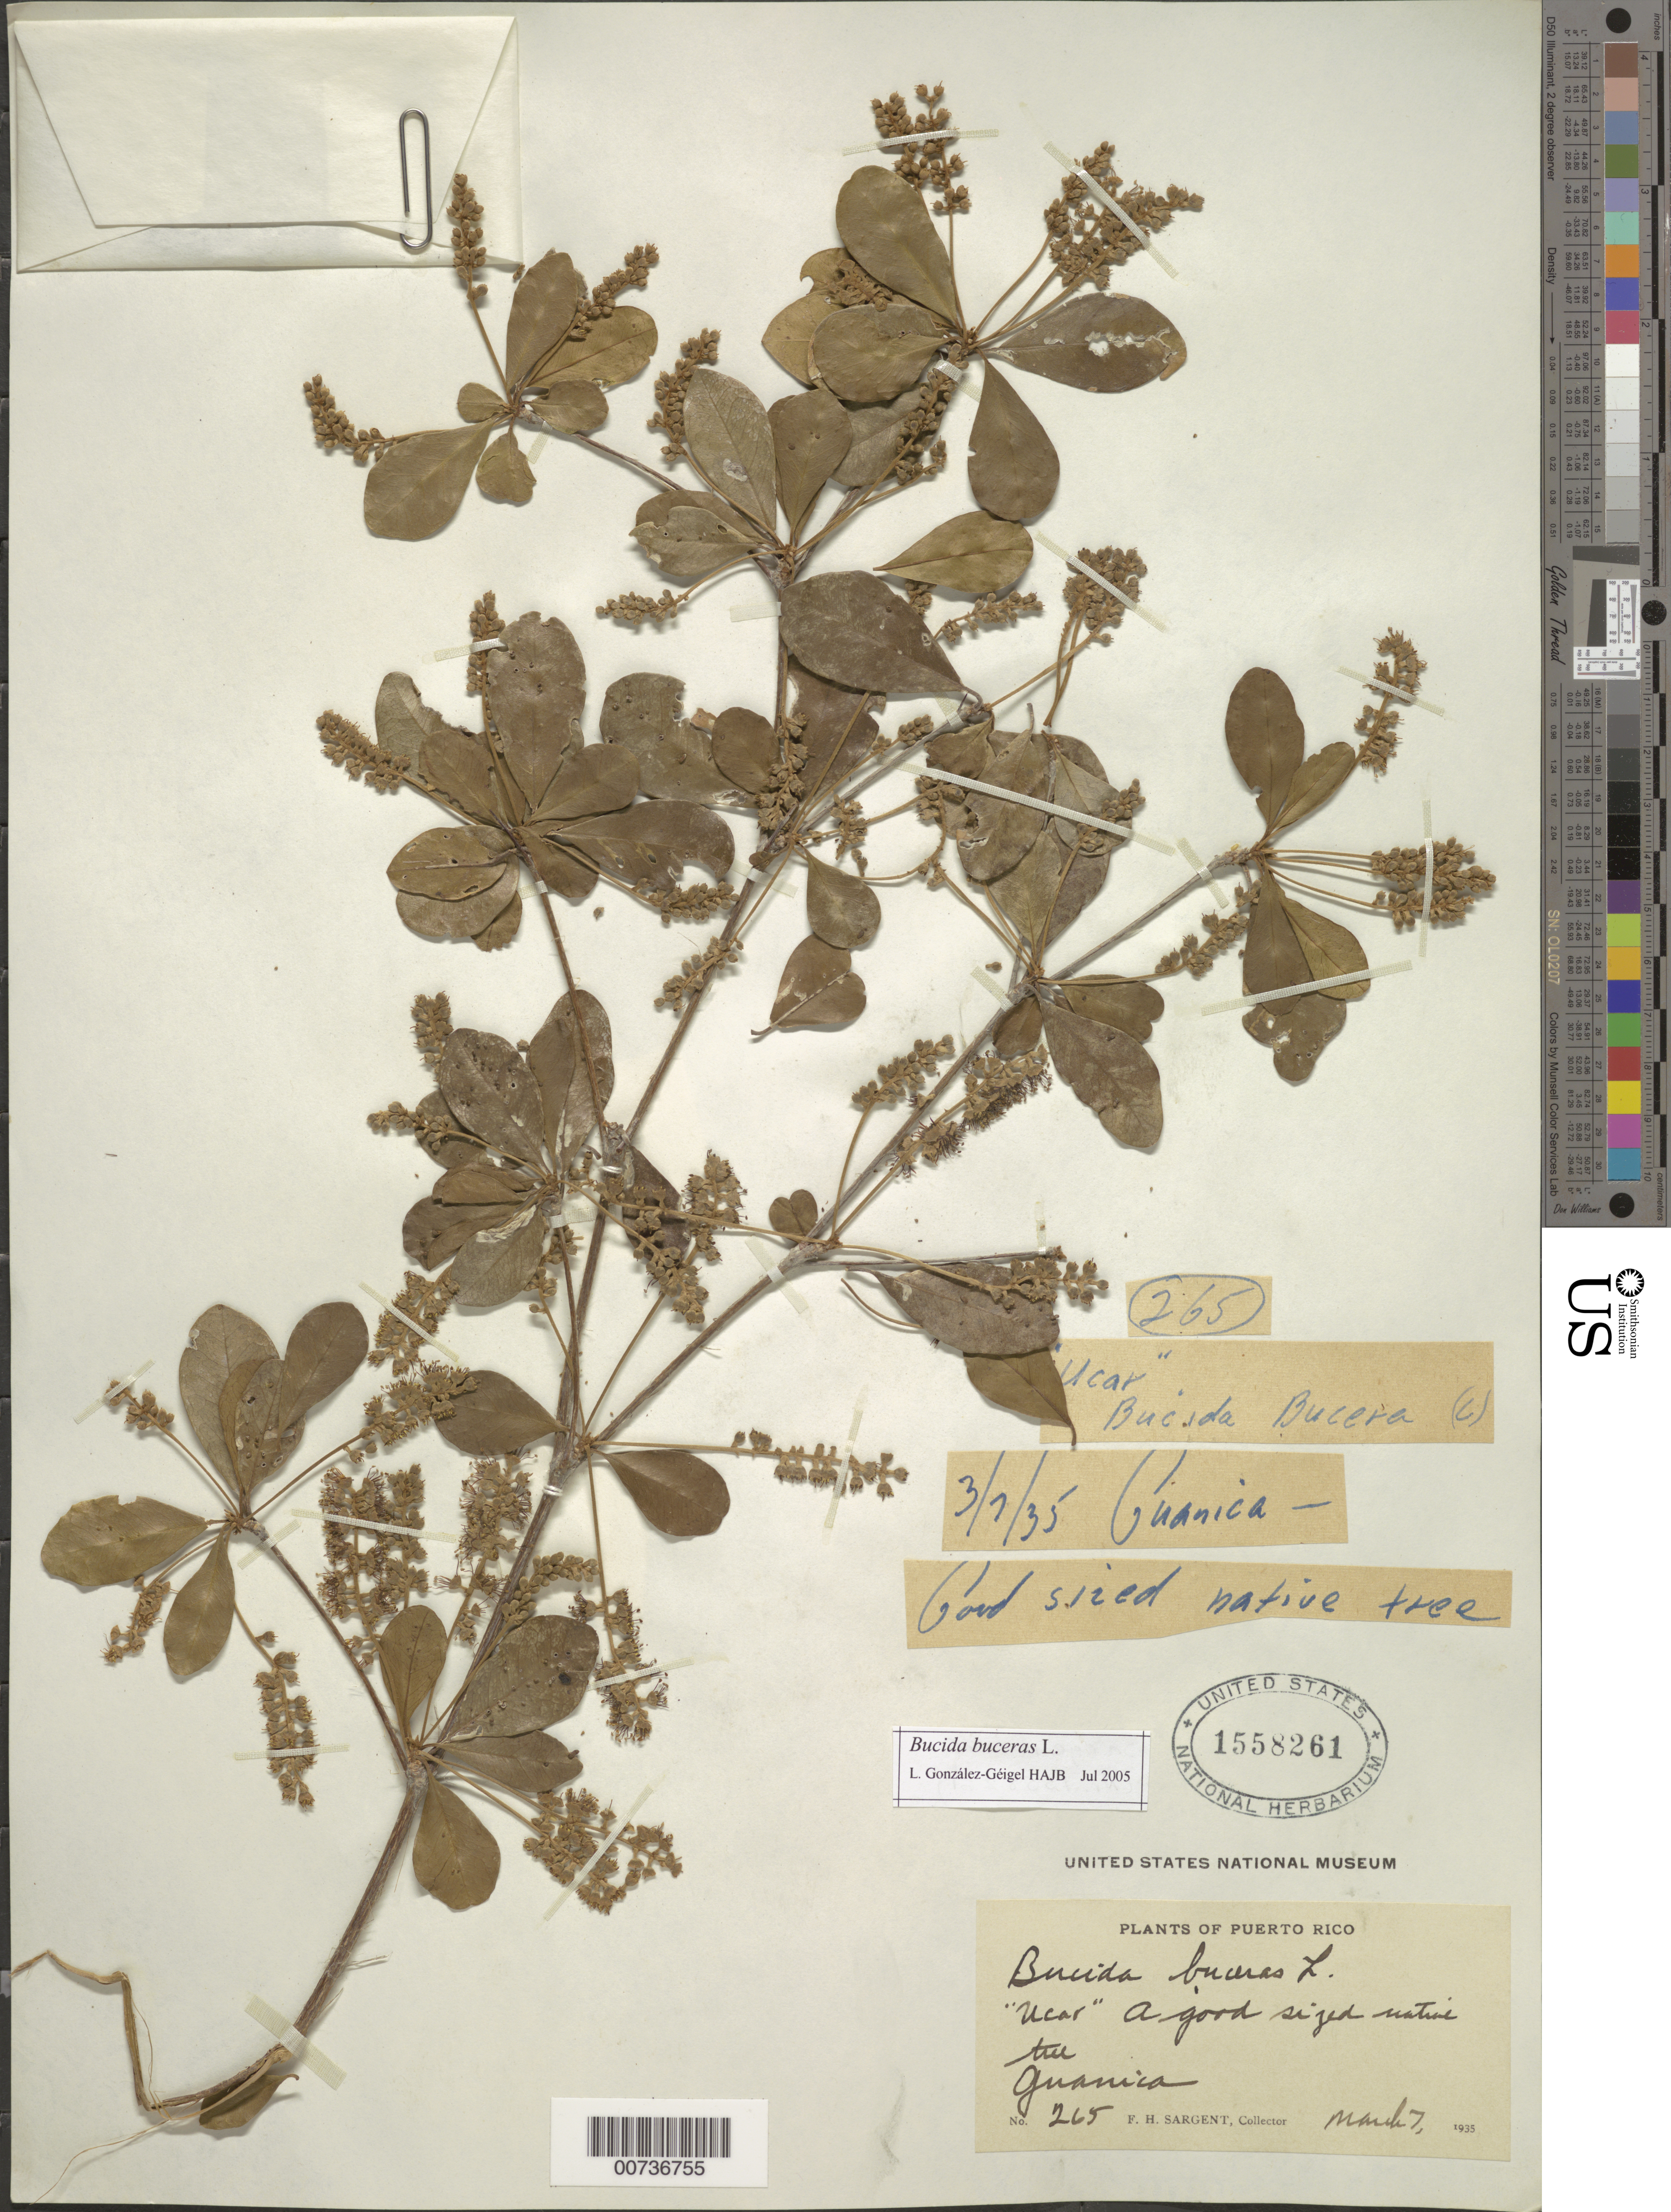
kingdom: Plantae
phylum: Tracheophyta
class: Magnoliopsida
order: Myrtales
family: Combretaceae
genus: Terminalia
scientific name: Terminalia buceras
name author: (L.) C. Wright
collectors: F. H. Sargent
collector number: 265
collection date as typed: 07 Mar 1935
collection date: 1935-03-07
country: Puerto Rico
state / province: Guánica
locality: Guánica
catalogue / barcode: US 1558261